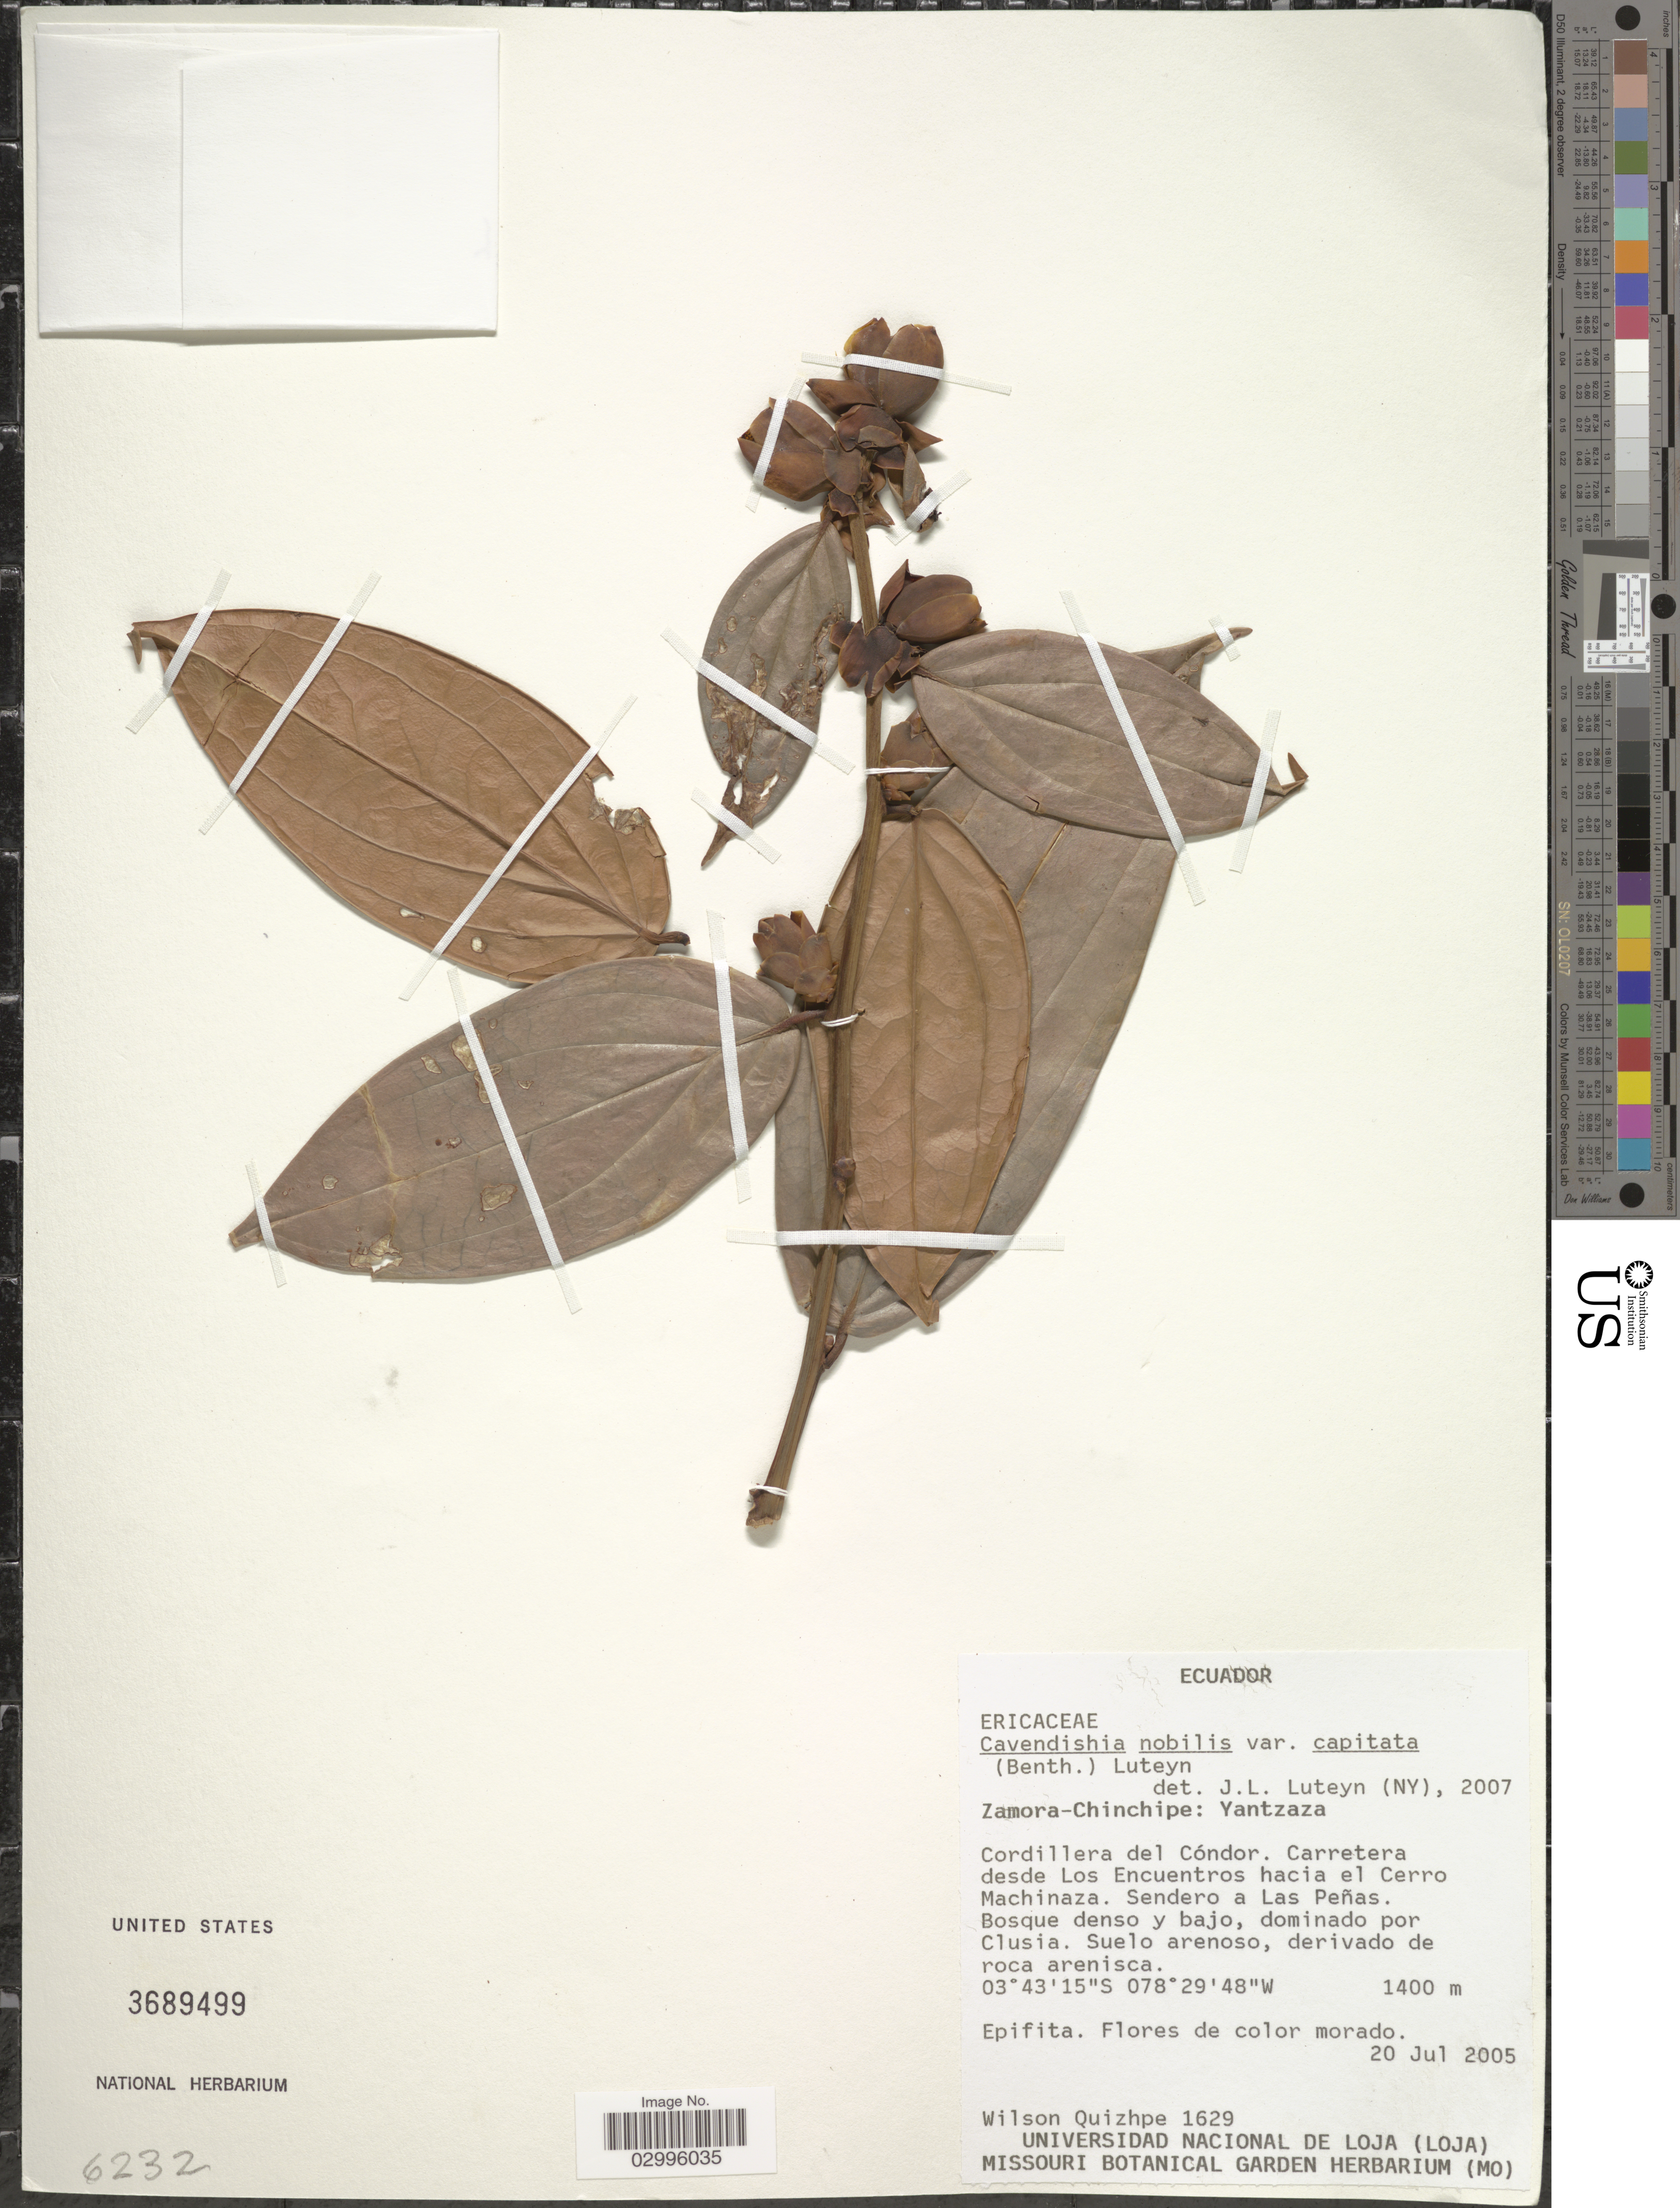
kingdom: Plantae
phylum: Tracheophyta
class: Magnoliopsida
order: Ericales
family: Ericaceae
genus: Cavendishia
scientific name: Cavendishia nobilis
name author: (Benth.) Lindl.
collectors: W. Quizhpe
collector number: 1629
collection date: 2005-07-20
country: Ecuador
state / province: Zamora-Chinchipe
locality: Yantzaza. Cordillera del Cóndor. Carretera desde Los Encuentros hacia el Cerro Machinaza. Sendero a Las Peñas.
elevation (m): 1400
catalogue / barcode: US 3689499